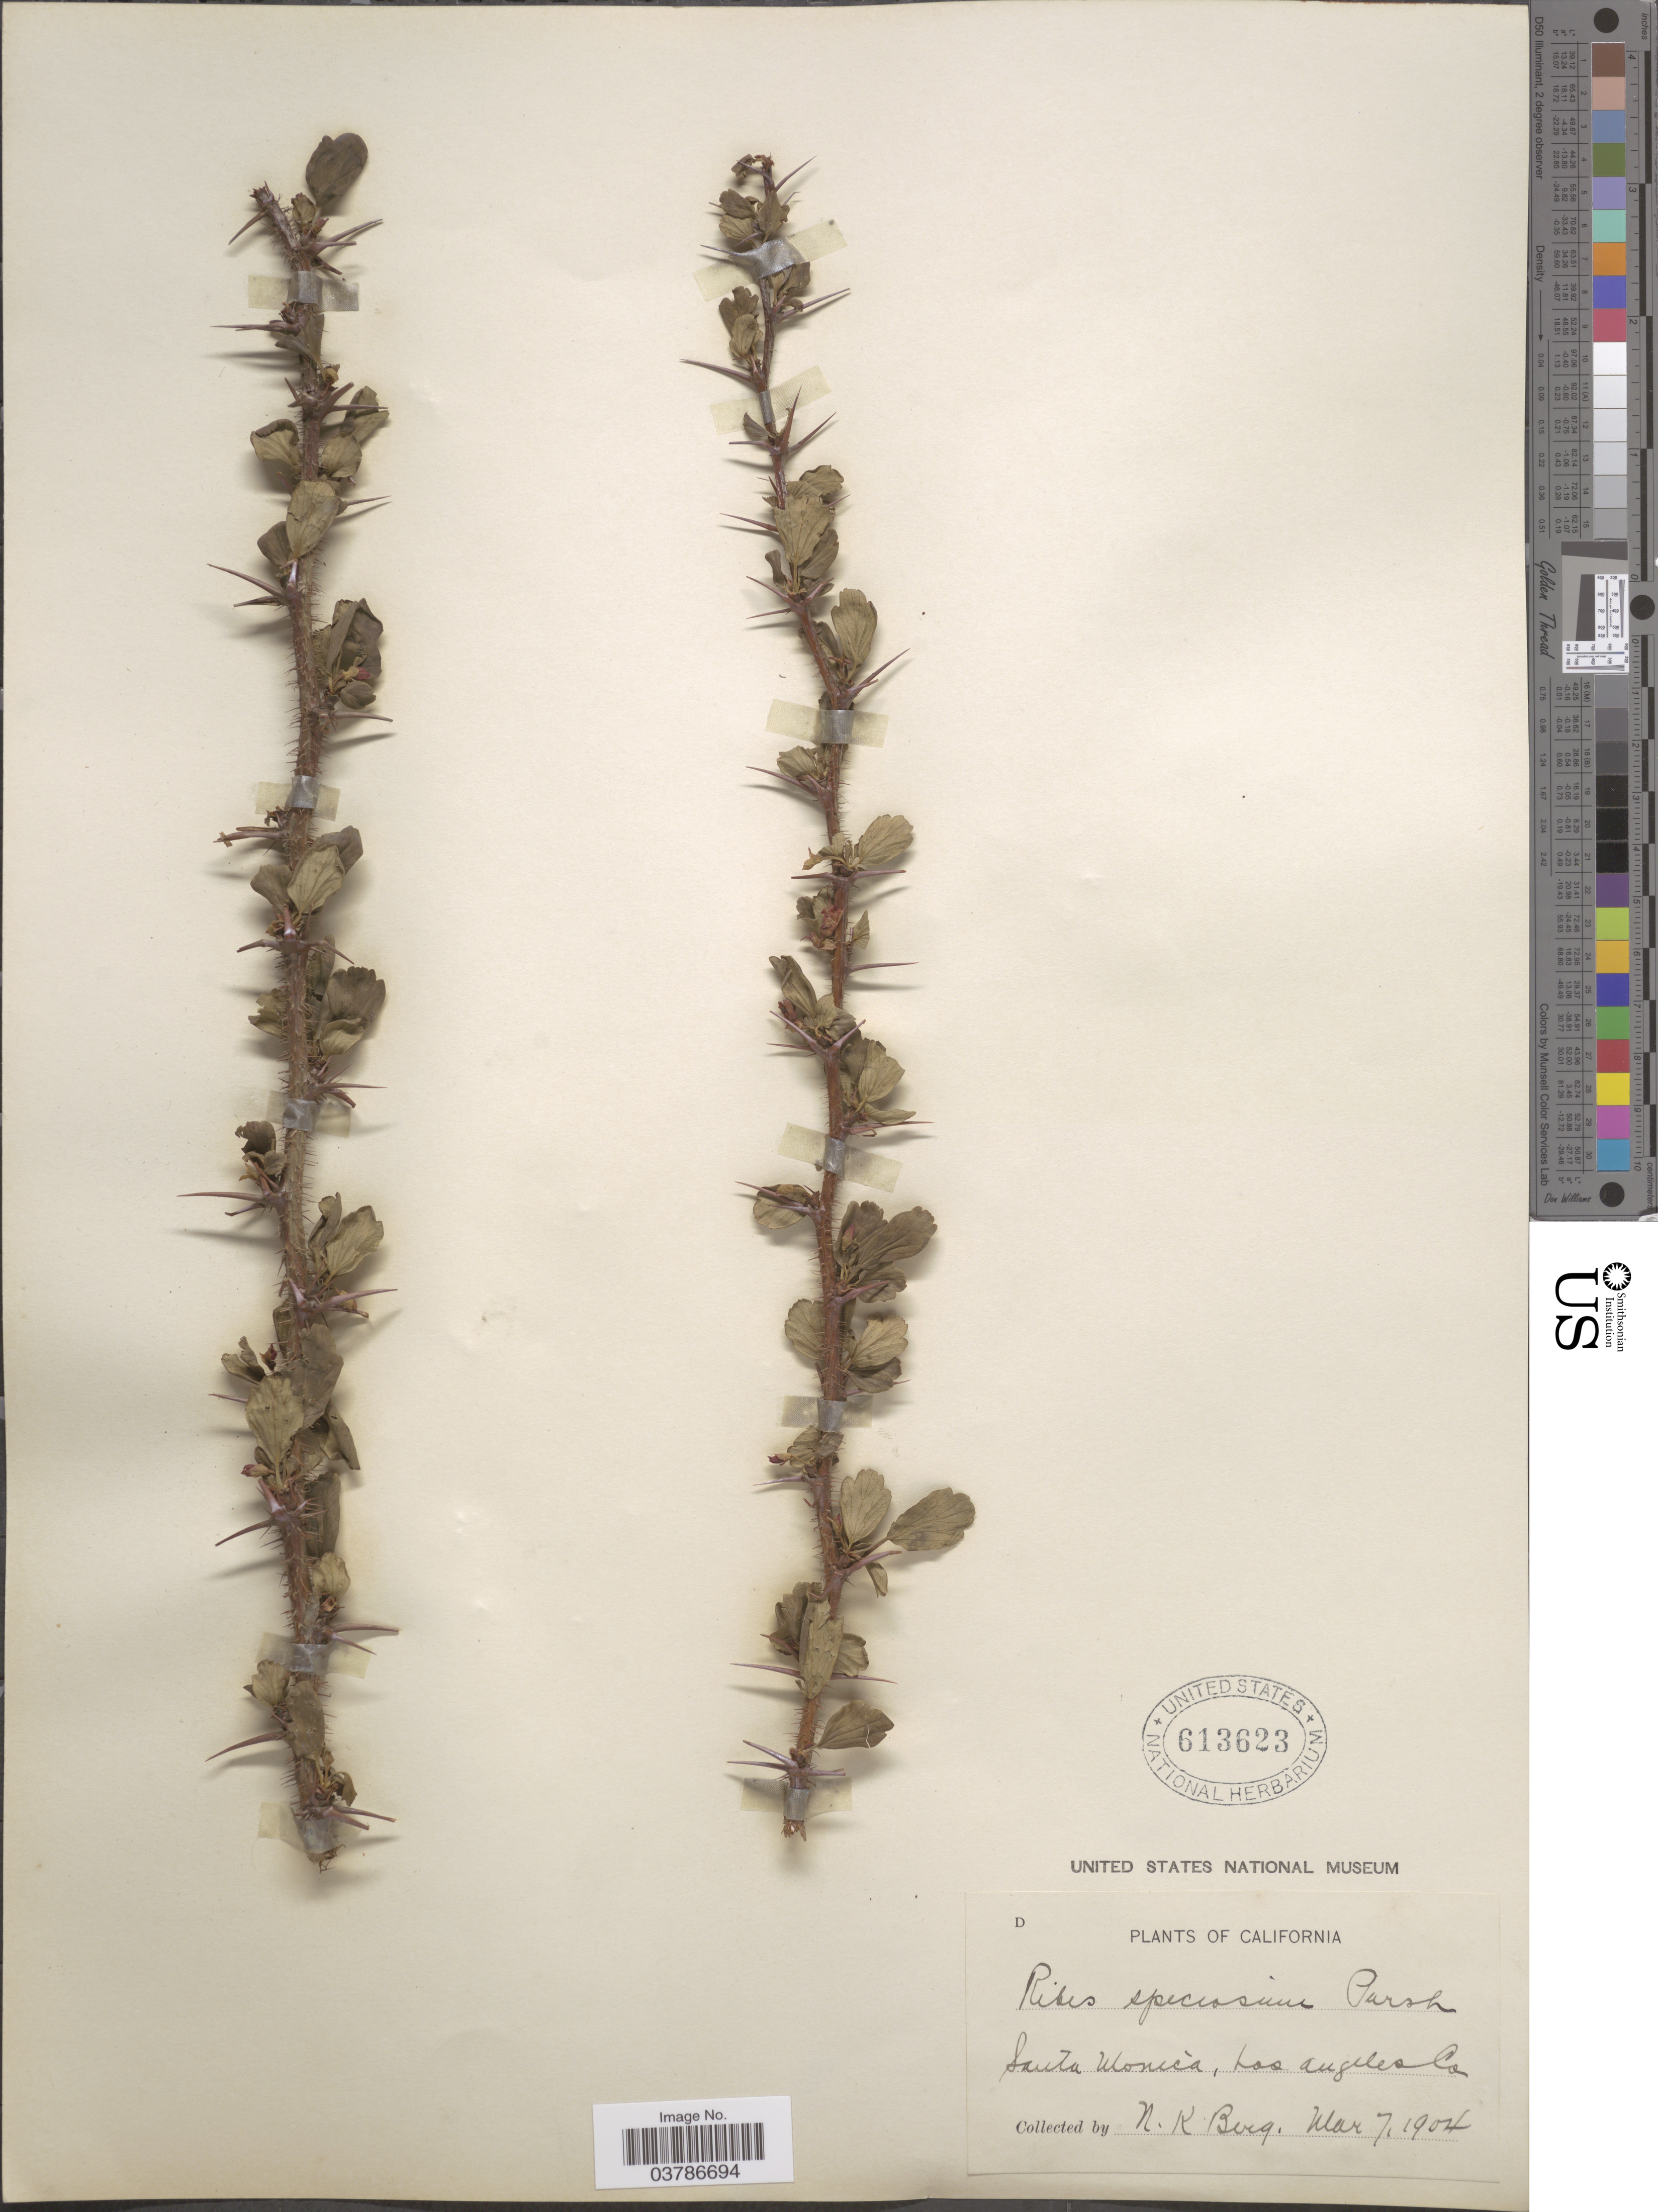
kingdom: Plantae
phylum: Tracheophyta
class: Magnoliopsida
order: Saxifragales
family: Grossulariaceae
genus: Ribes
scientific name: Ribes speciosum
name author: Pursh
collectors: N. Berg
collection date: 1904-03-07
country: United States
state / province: California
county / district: Los Angeles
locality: Santa Monica, Los Angeles Co.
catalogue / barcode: US 613623